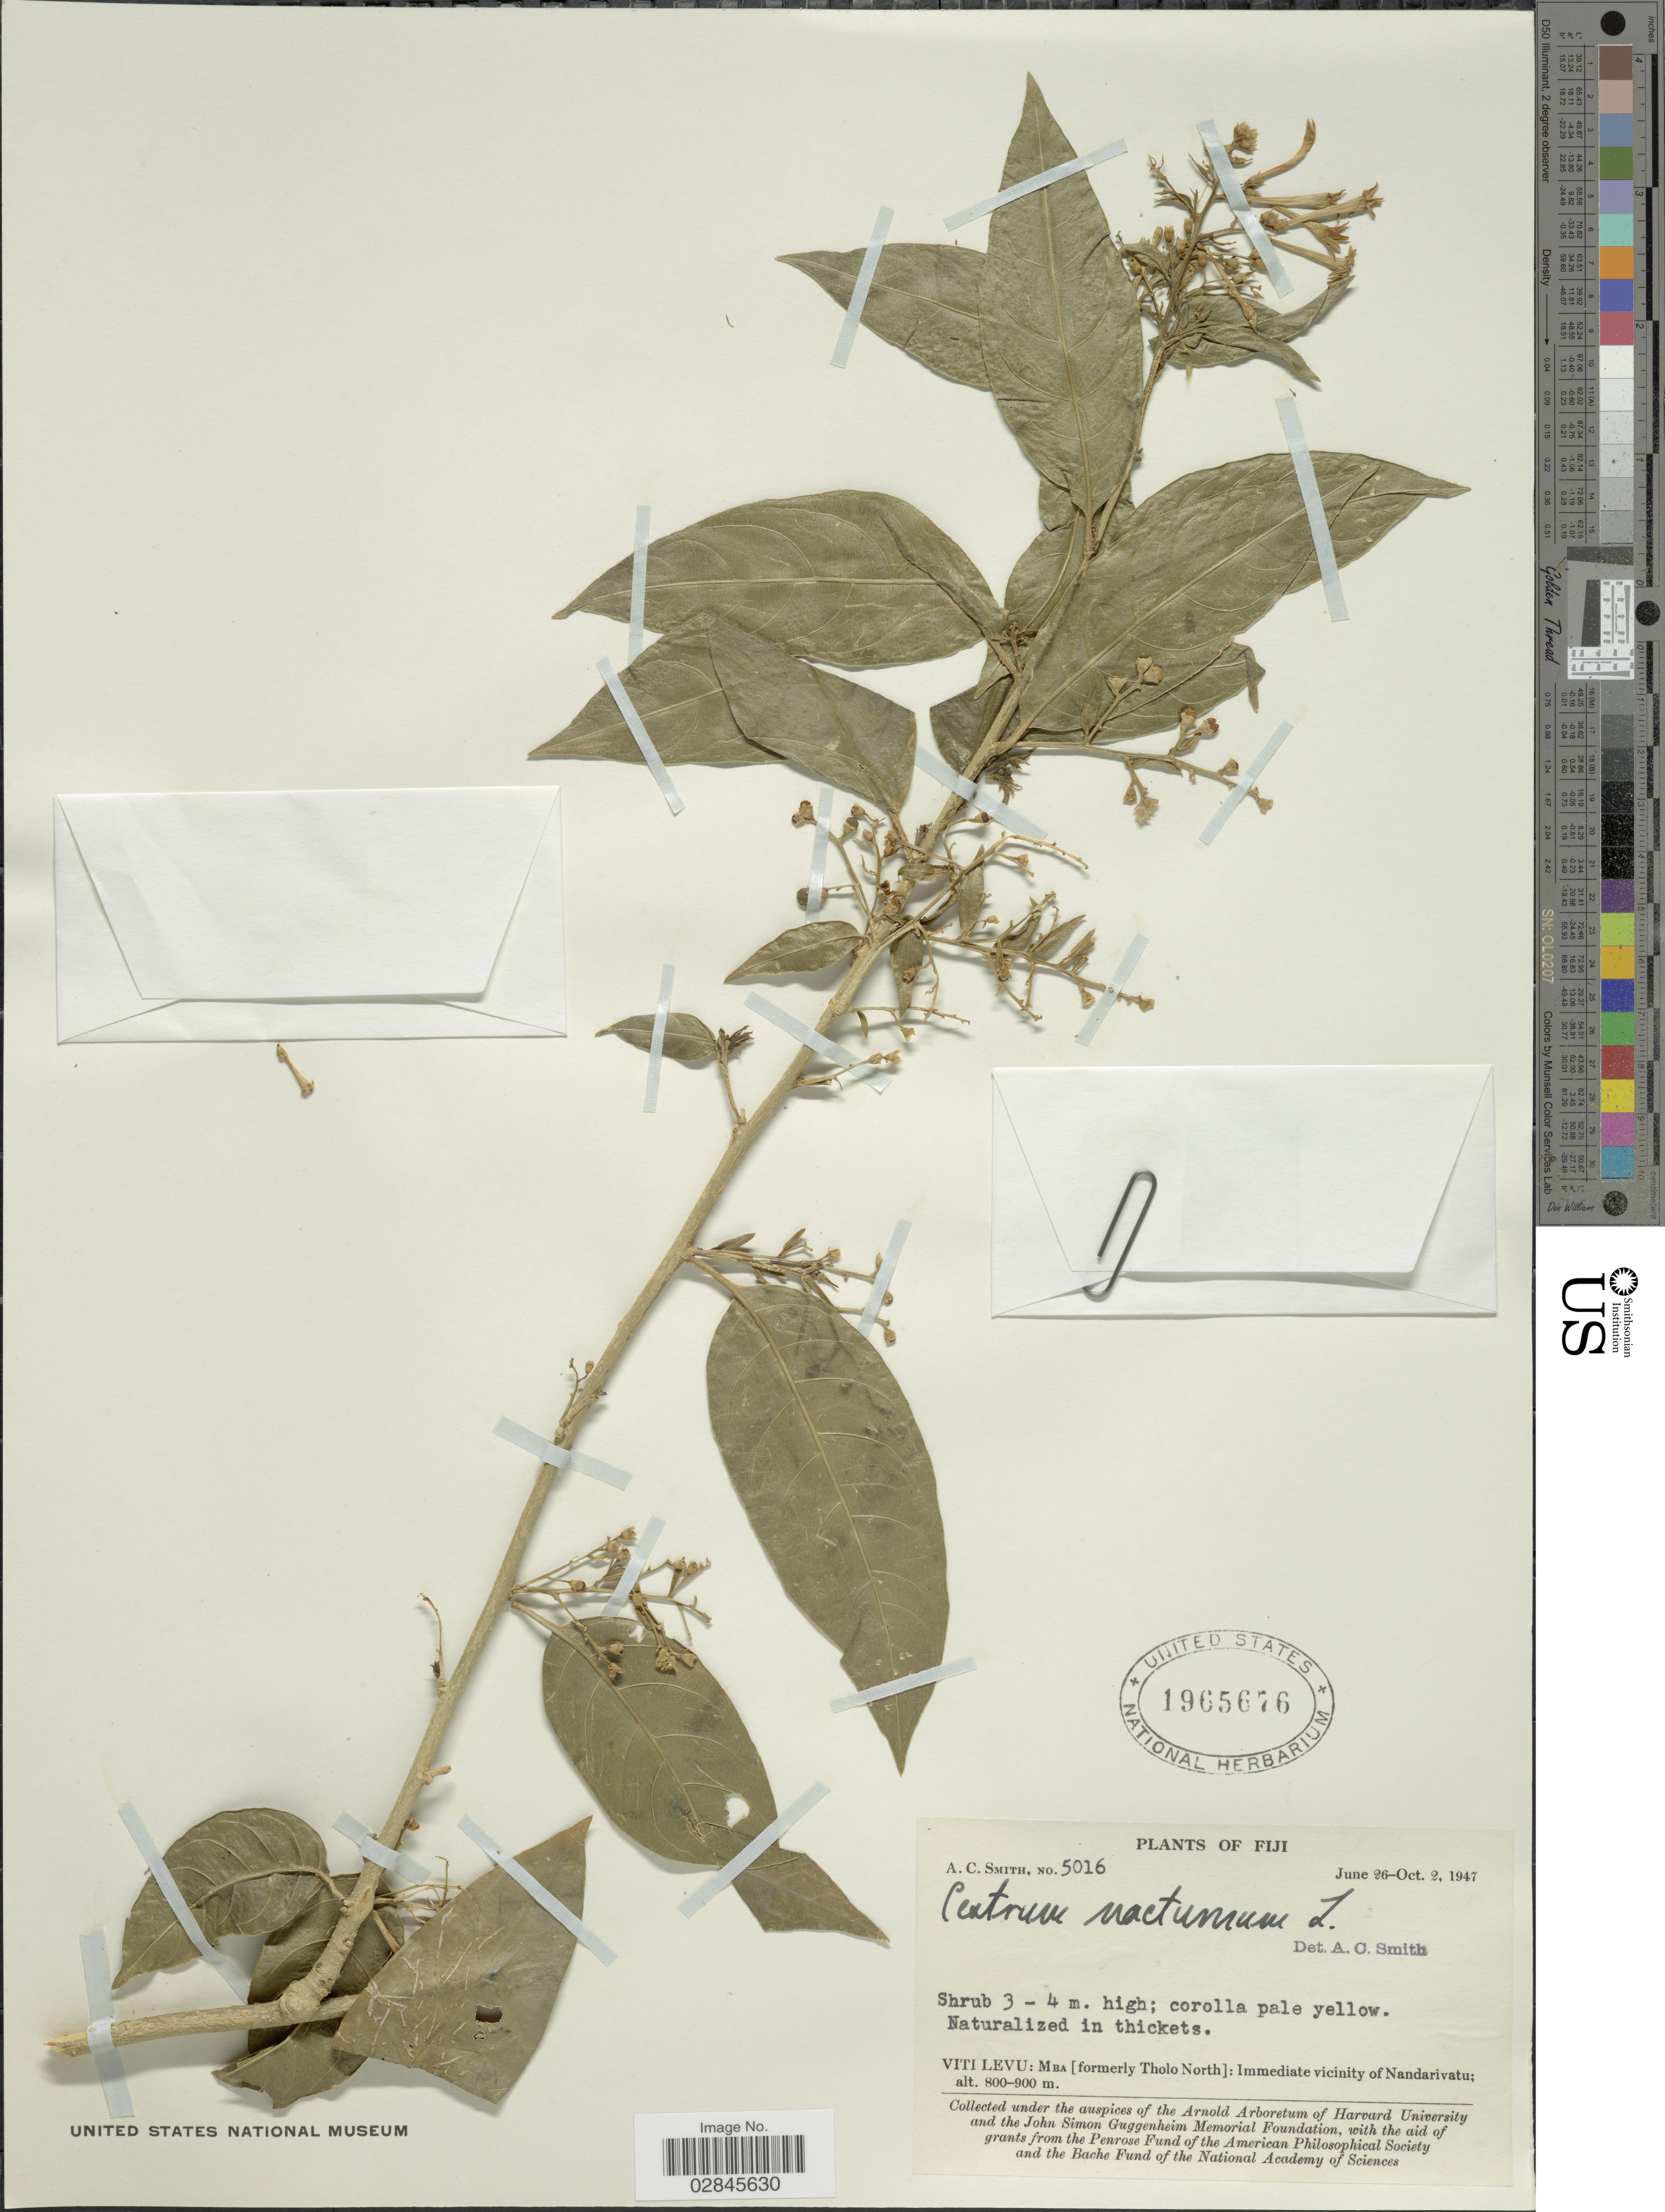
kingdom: Plantae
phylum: Tracheophyta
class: Magnoliopsida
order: Solanales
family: Solanaceae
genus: Cestrum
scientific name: Cestrum nocturnum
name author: L.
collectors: A. C. Smith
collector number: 5016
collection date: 1947-06-26/1947-10-02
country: Fiji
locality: Viti Levu: Mba [formerly Tholo North]: Immediate vicinity of Nandarivatu.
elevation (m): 800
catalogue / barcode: US 1965676